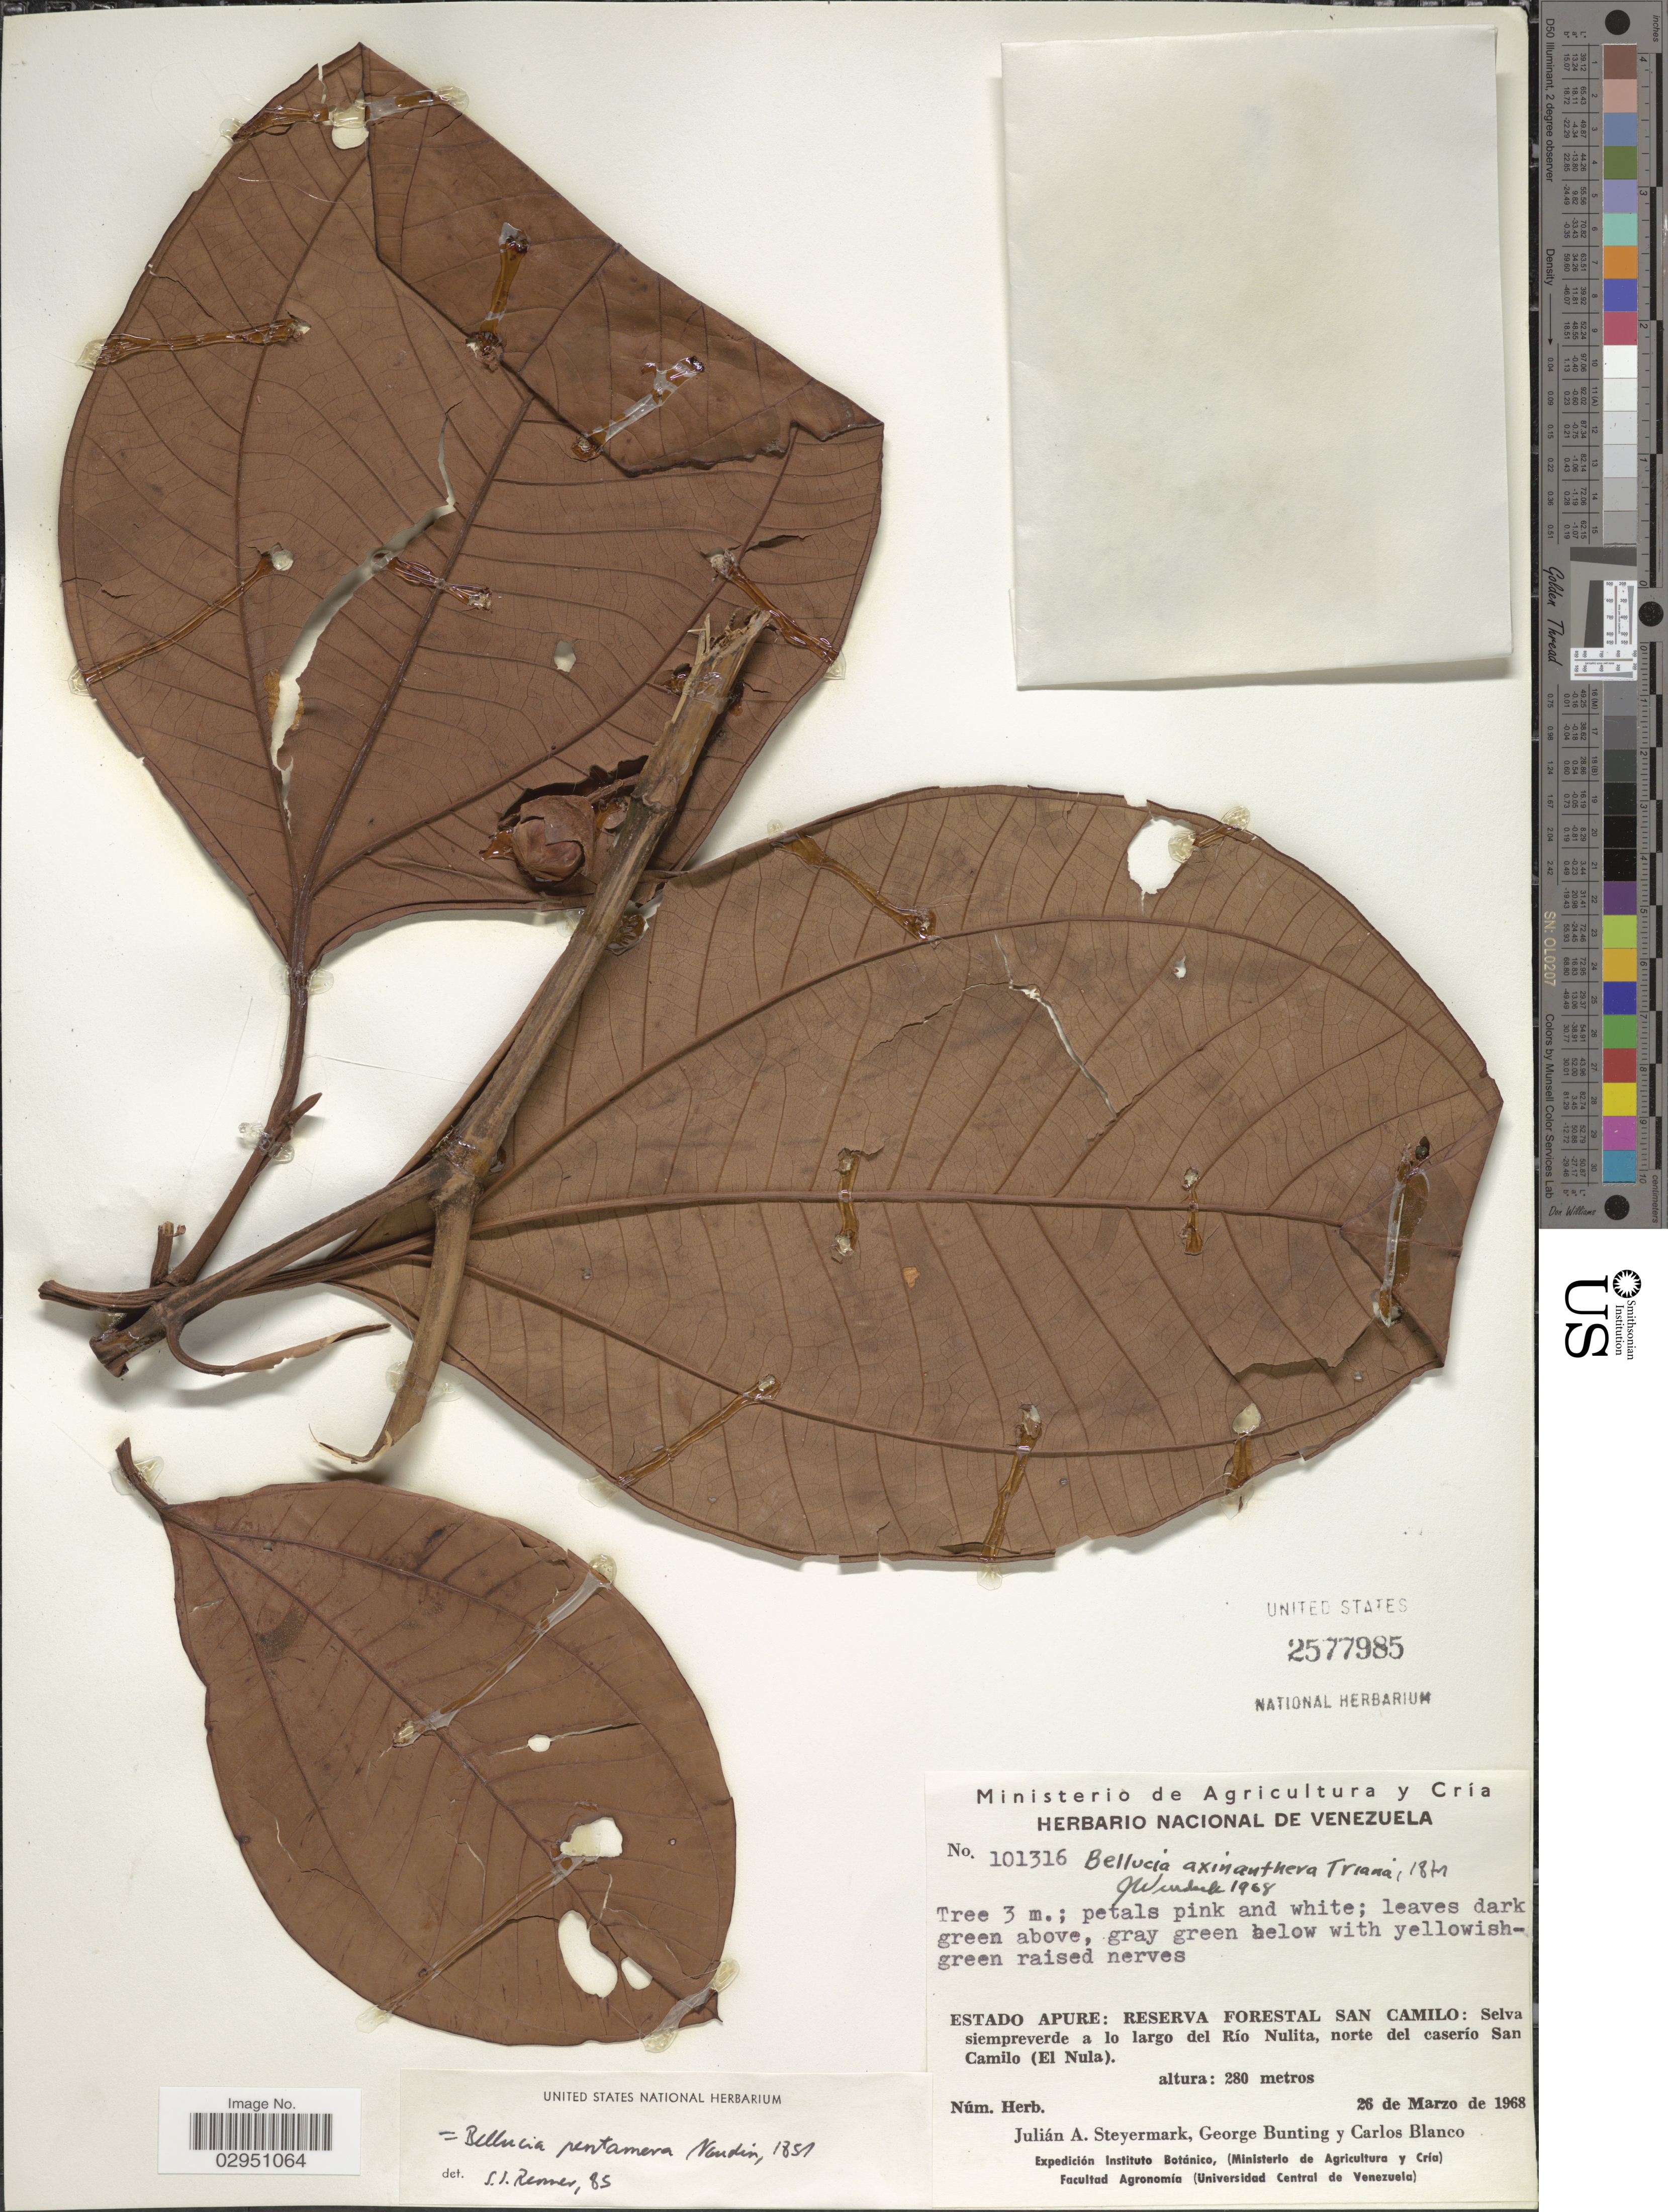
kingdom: Plantae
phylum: Tracheophyta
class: Magnoliopsida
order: Myrtales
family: Melastomataceae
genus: Bellucia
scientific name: Bellucia pentamera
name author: Naudin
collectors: J. Steyermark, G. S. Bunting & C. Blanco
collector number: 101316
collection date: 1968-03-26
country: Venezuela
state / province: Apure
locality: Reserva Forestal San Camilo: Selva siempreverde a lo largo del Río Nulita, norte del caserío San Camilo (El Nula).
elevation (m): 280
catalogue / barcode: US 2577985